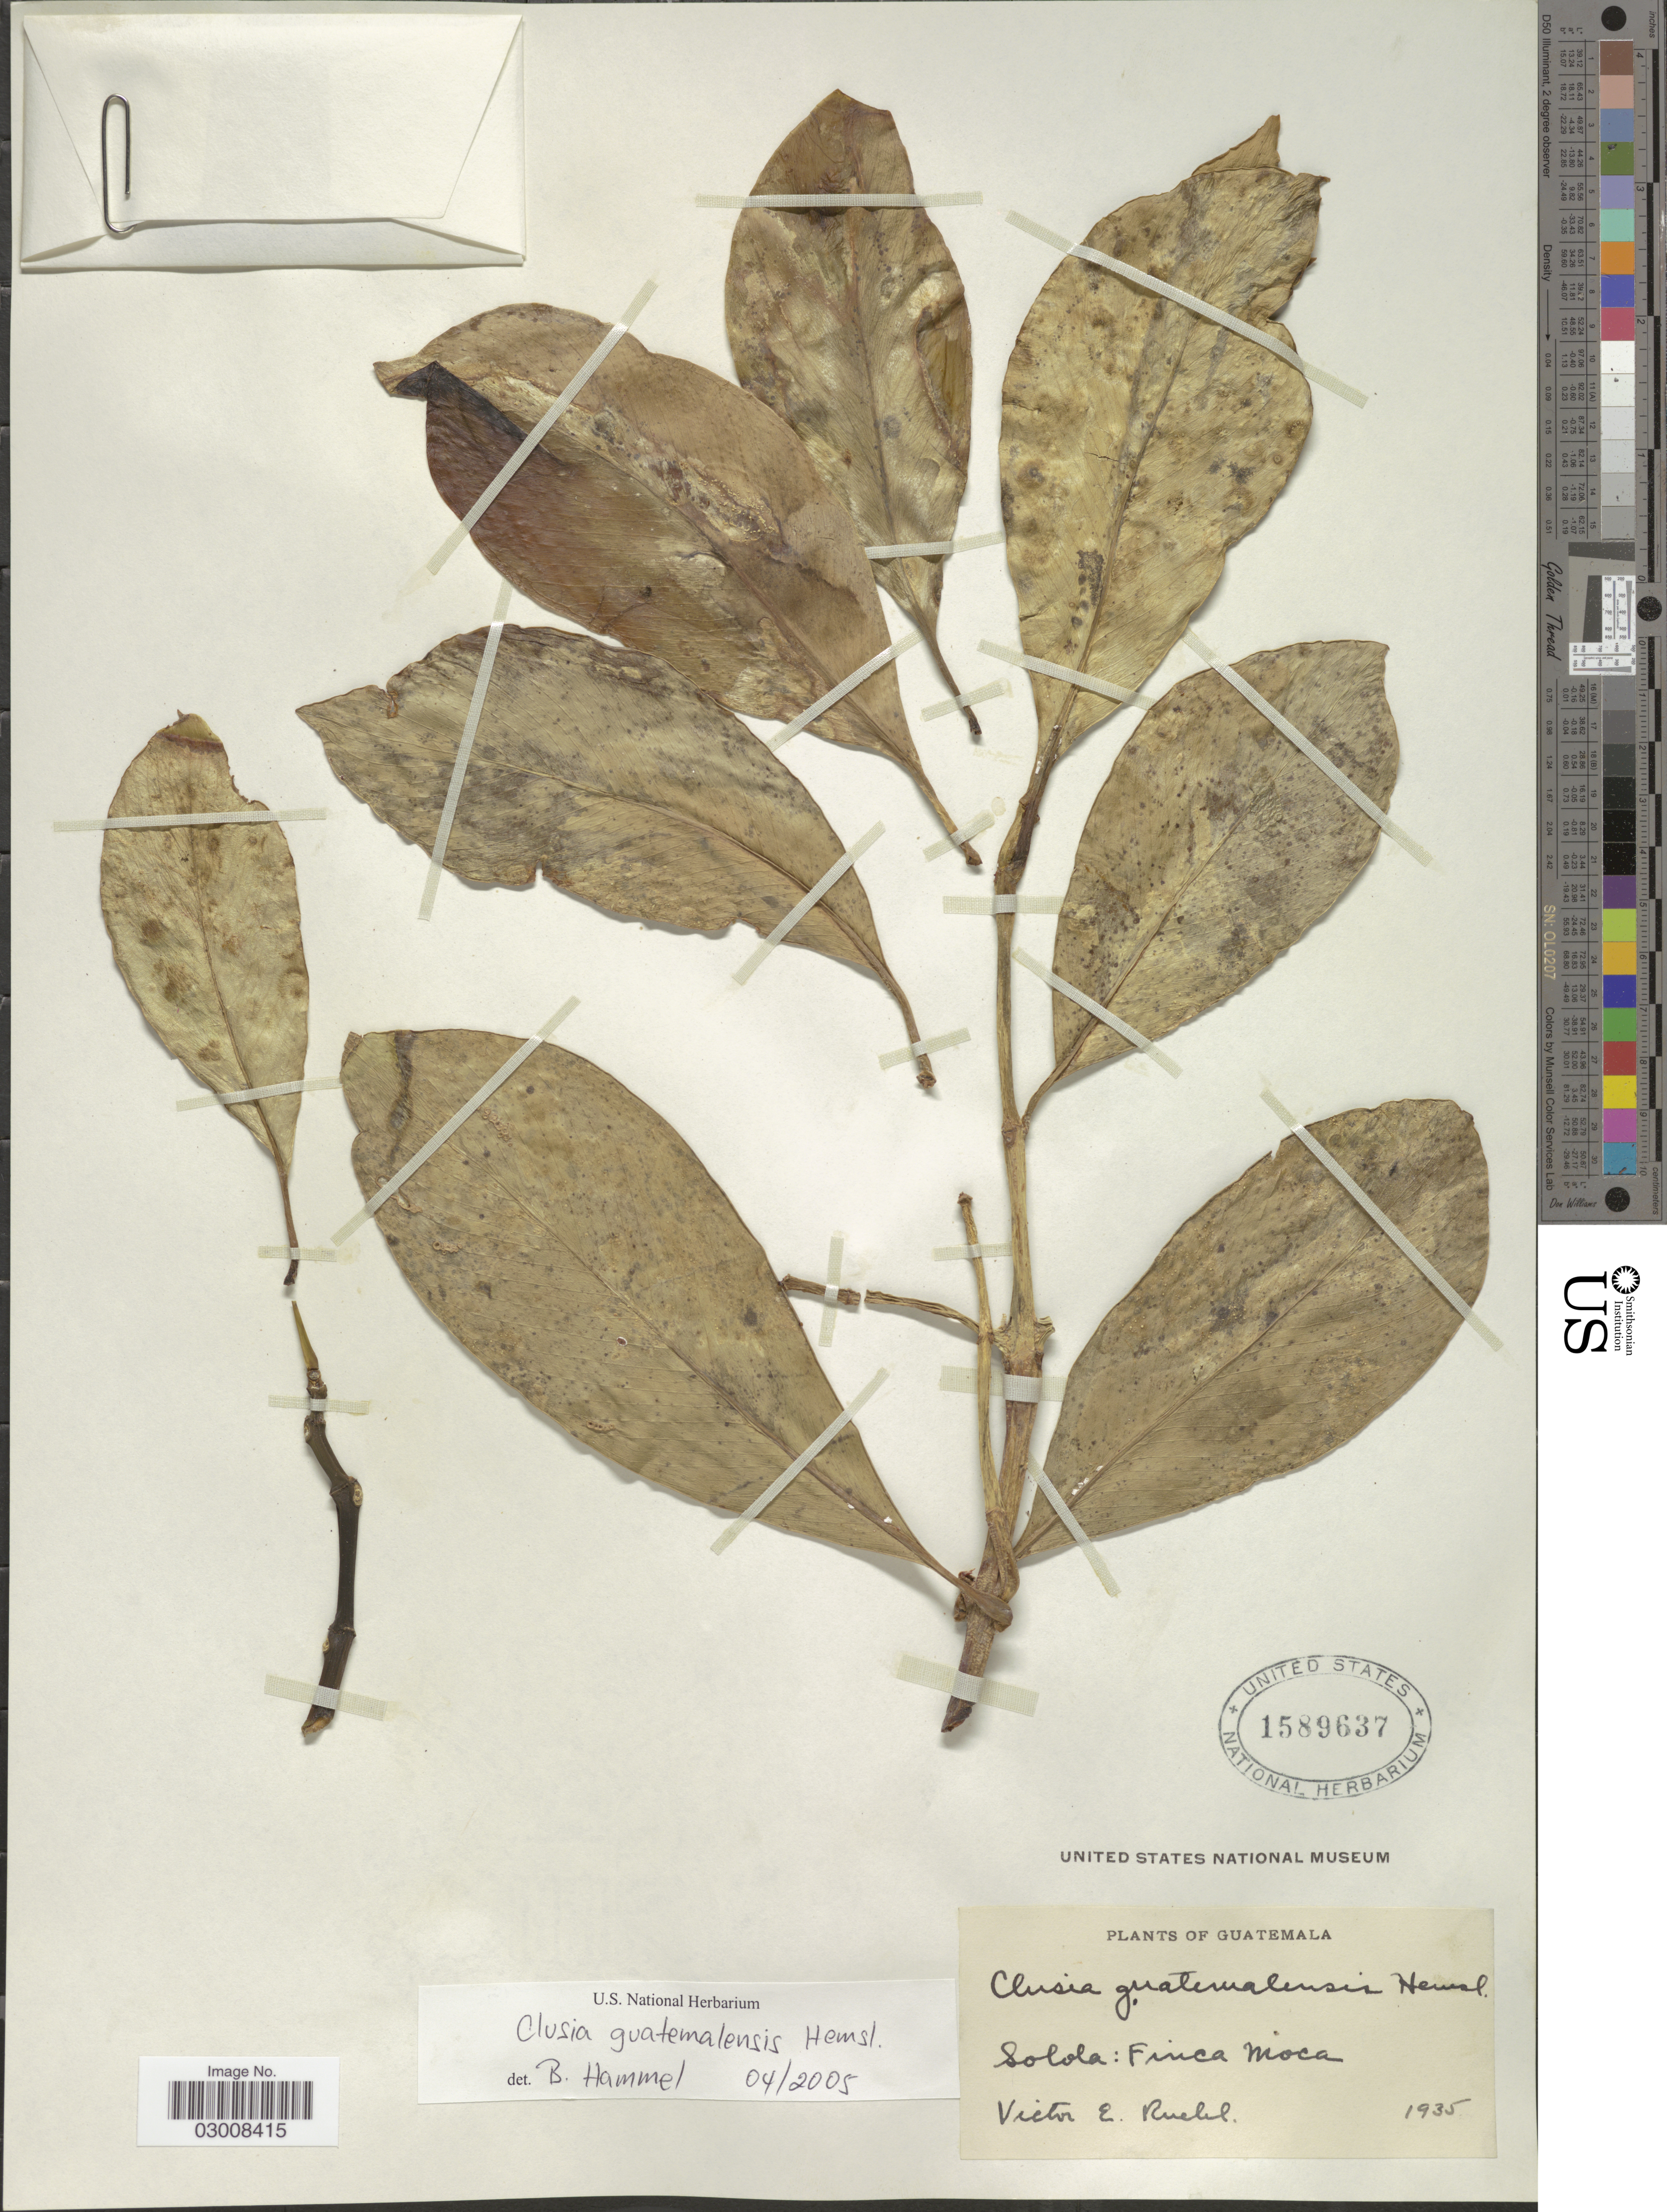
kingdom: Plantae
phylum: Tracheophyta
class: Magnoliopsida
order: Malpighiales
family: Clusiaceae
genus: Clusia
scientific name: Clusia guatemalensis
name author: Hemsl.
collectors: V. Ruehl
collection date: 1935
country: Guatemala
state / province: Sololá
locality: Finca Moca.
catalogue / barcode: US 1589637